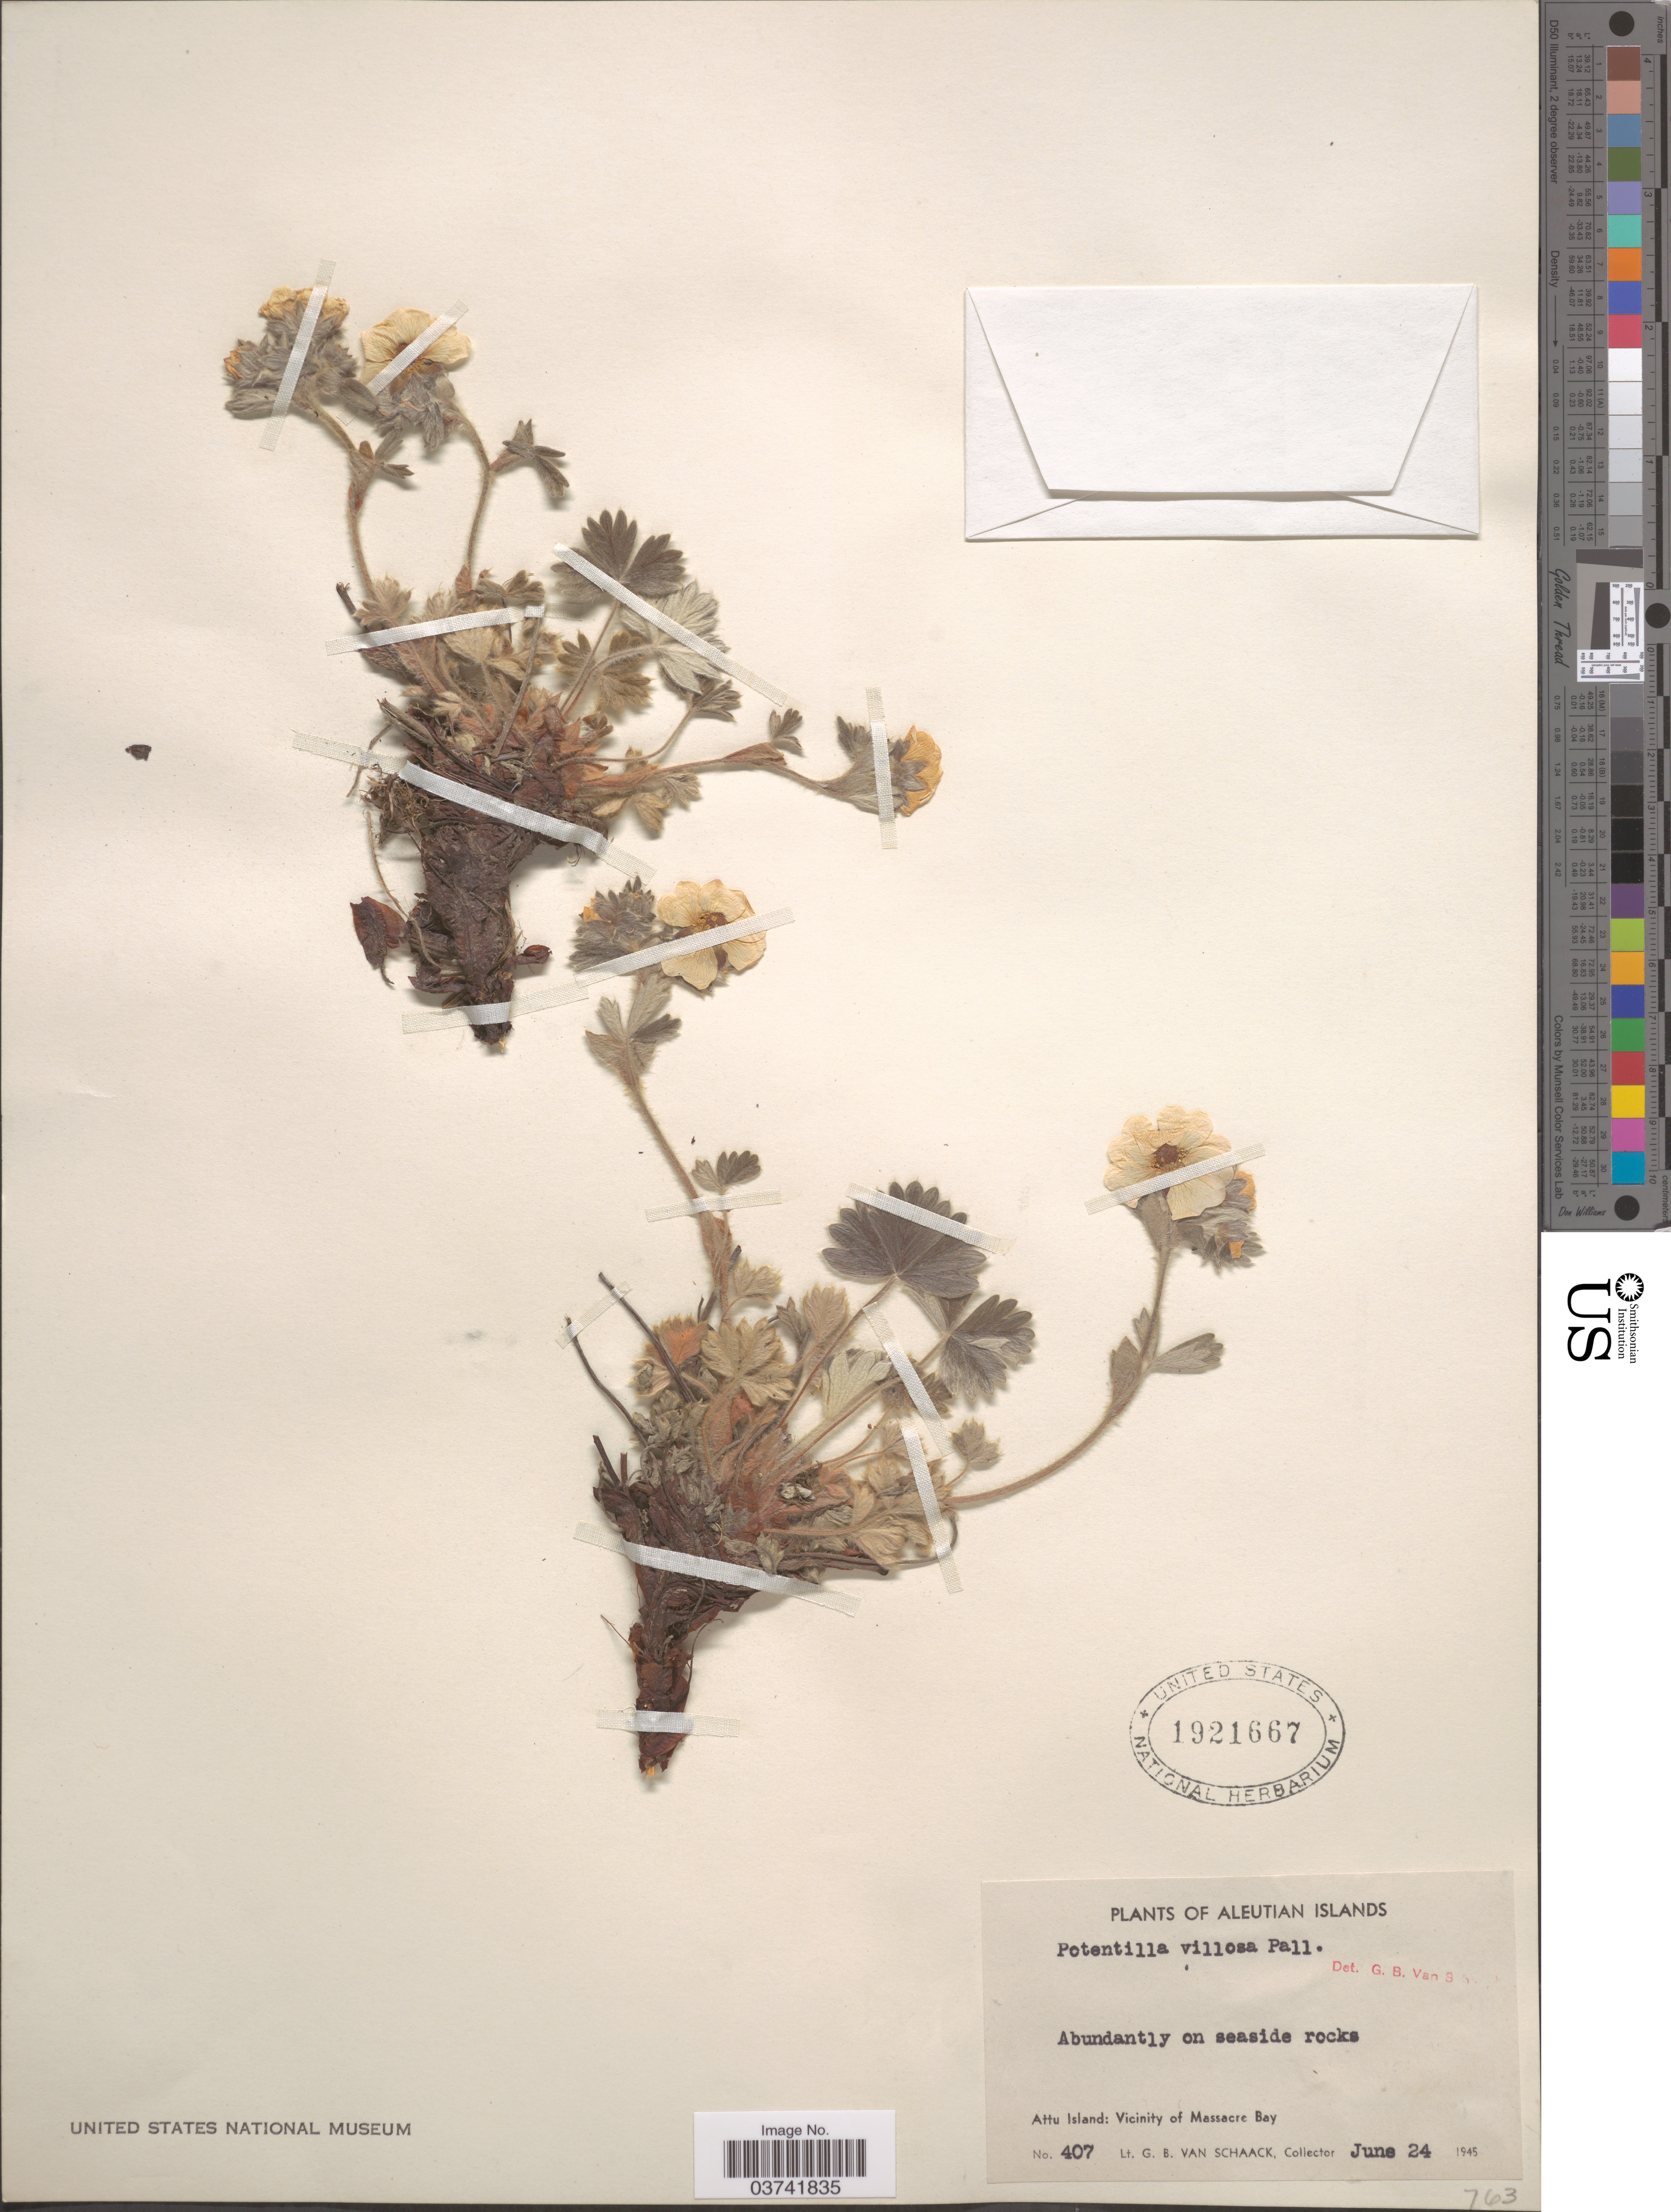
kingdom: Plantae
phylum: Tracheophyta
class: Magnoliopsida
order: Rosales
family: Rosaceae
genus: Potentilla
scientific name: Potentilla villosa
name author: Pall. ex Pursh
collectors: G. Van Schaack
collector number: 407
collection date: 1945-06-24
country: United States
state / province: Alaska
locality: Aleutian Islands. Attu Island: Vicinity of Massacre Bay.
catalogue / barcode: US 1921667